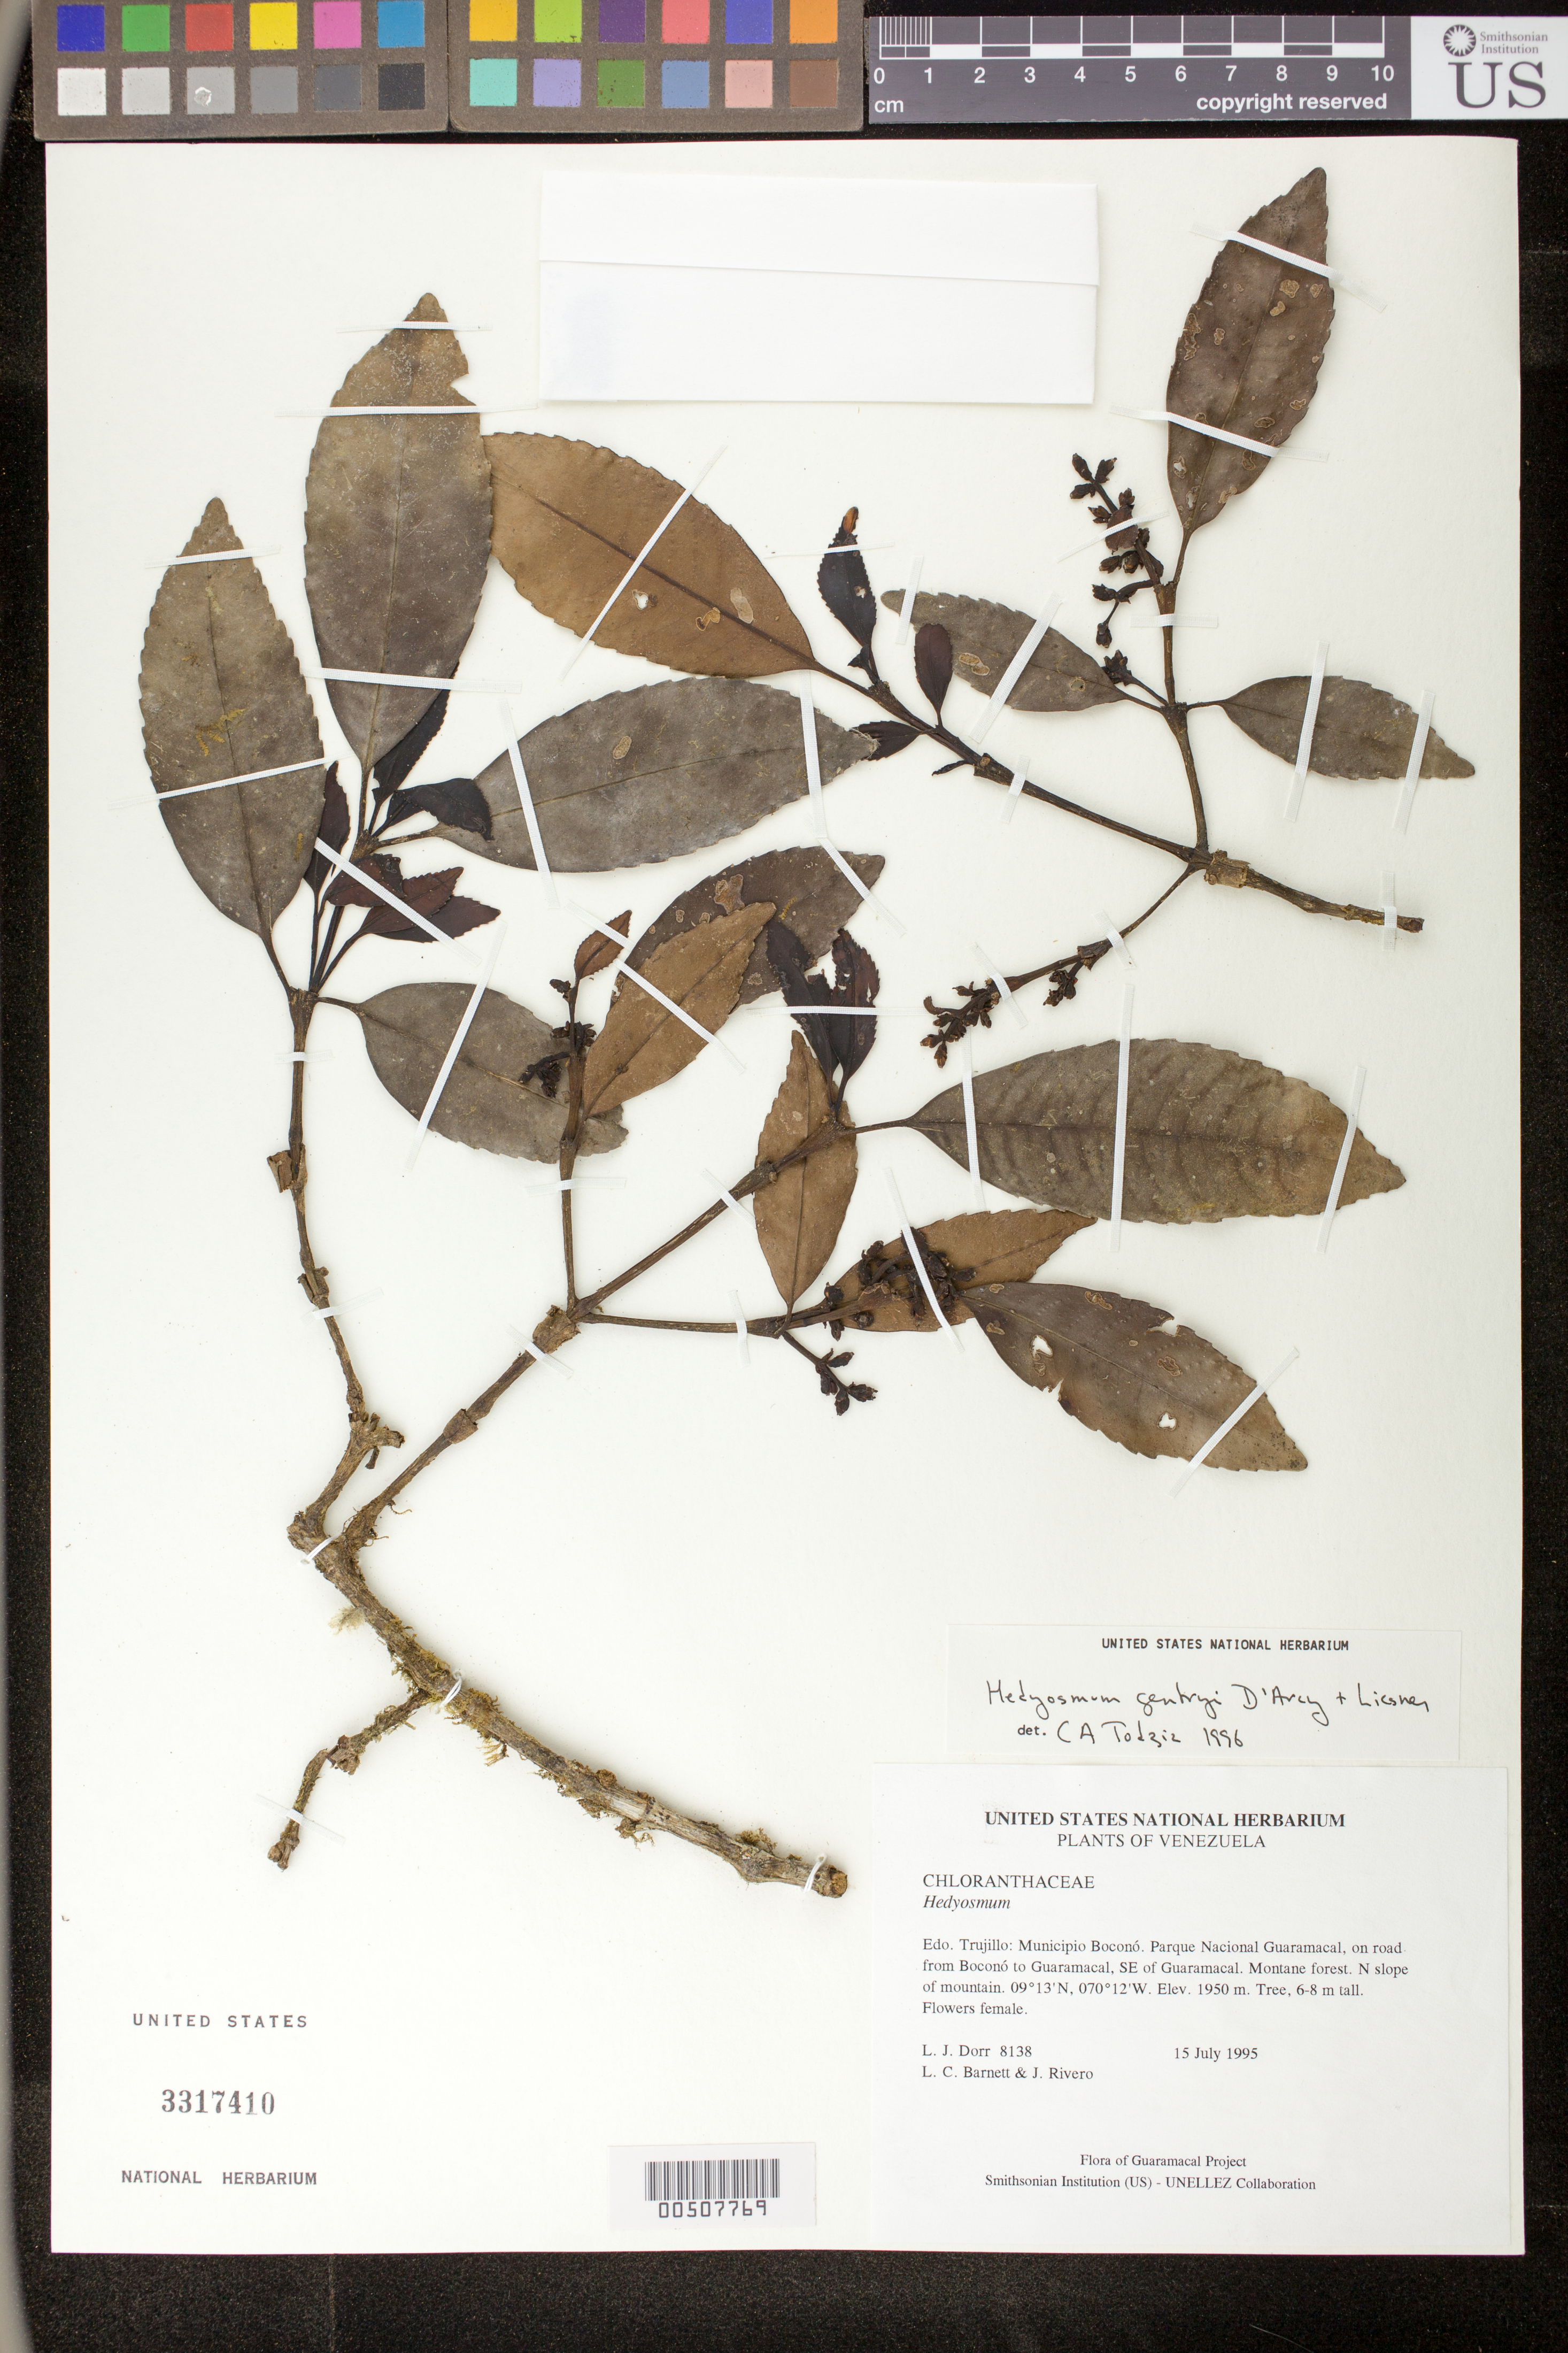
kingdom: Plantae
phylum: Tracheophyta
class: Magnoliopsida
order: Chloranthales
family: Chloranthaceae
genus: Hedyosmum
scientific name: Hedyosmum gentryi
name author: D'Arcy & Liesner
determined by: Todzia, C. A., (TEX), University of Texas Austin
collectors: L. J. Dorr, L. C. Barnett & J. Rivero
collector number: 8138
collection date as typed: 15 Jul 1995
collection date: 1995-07-15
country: Venezuela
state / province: Trujillo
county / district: Boconó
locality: Parque Nacional Guaramacal, road from Boconó to Guaramacal, SE of Boconó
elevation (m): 1950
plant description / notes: PORT, TEX, US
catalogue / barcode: US 3317410